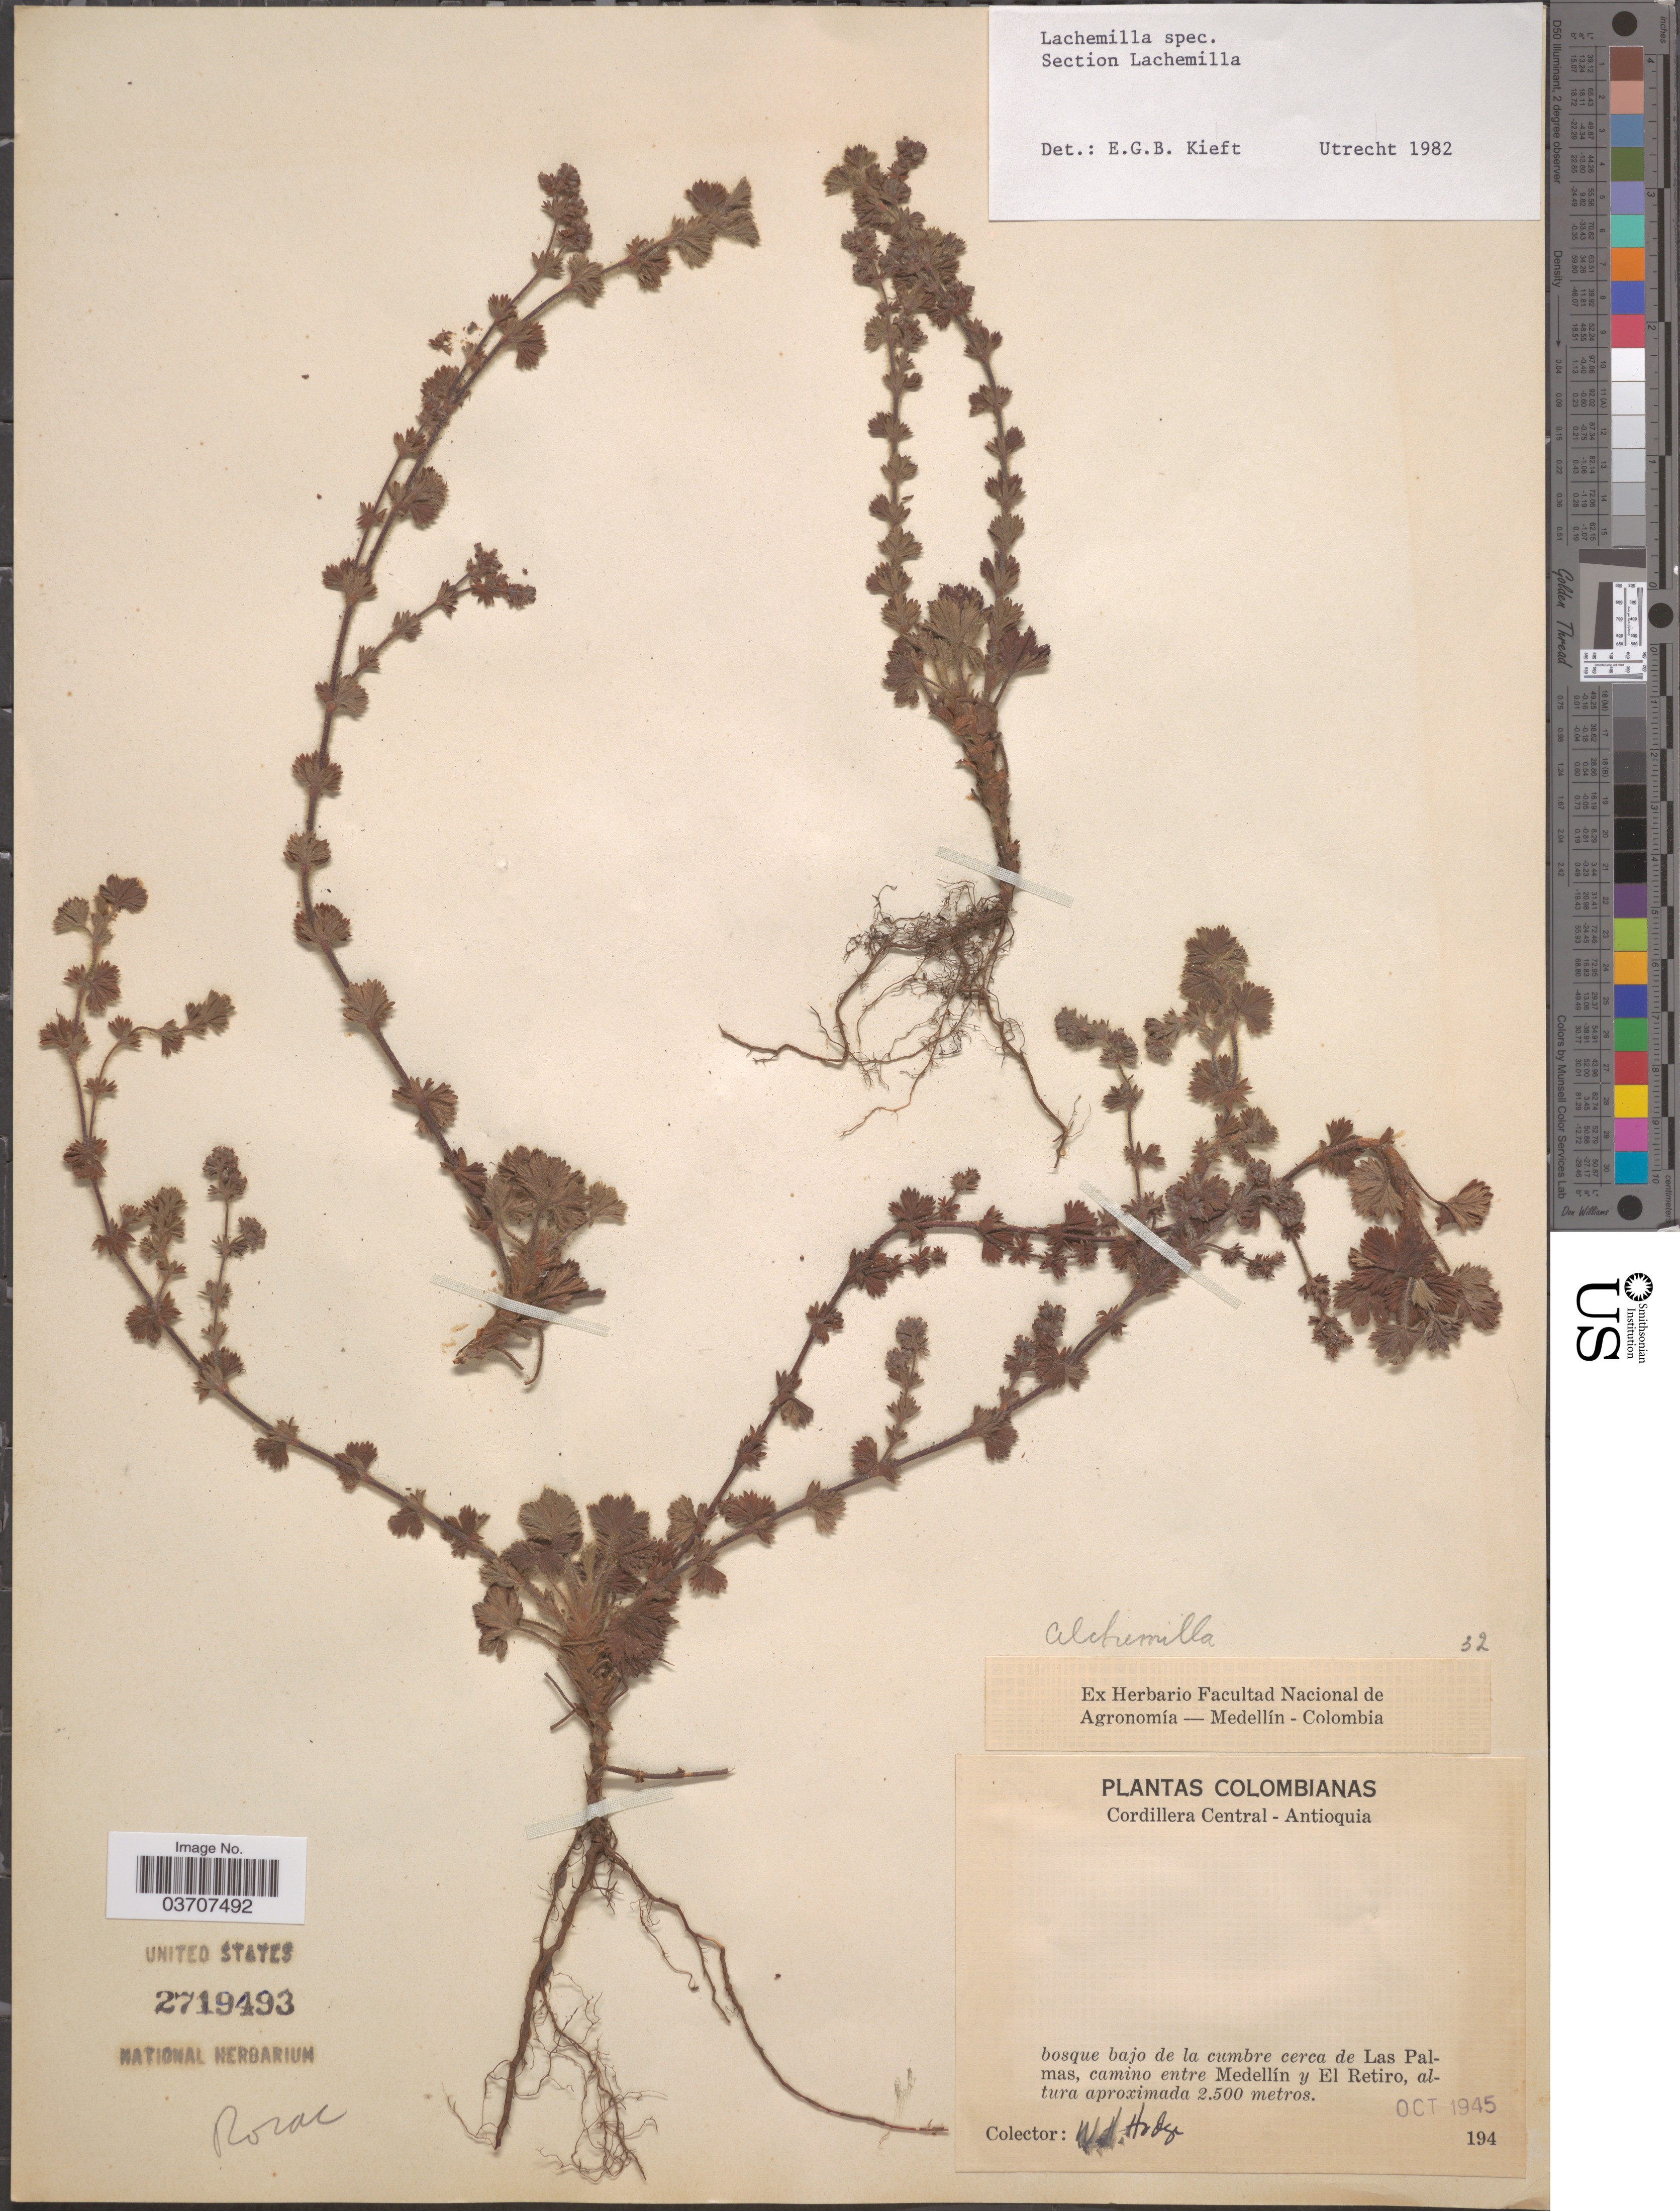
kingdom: Plantae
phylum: Tracheophyta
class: Magnoliopsida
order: Rosales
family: Rosaceae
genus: Lachemilla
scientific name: Lachemilla sp.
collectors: W. Hodge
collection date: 1945-10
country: Colombia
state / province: Antioquia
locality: Cordillera Central. Cerca de Las Palmas, camino entre Medellín y El Retiro.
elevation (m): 2500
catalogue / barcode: US 2719493